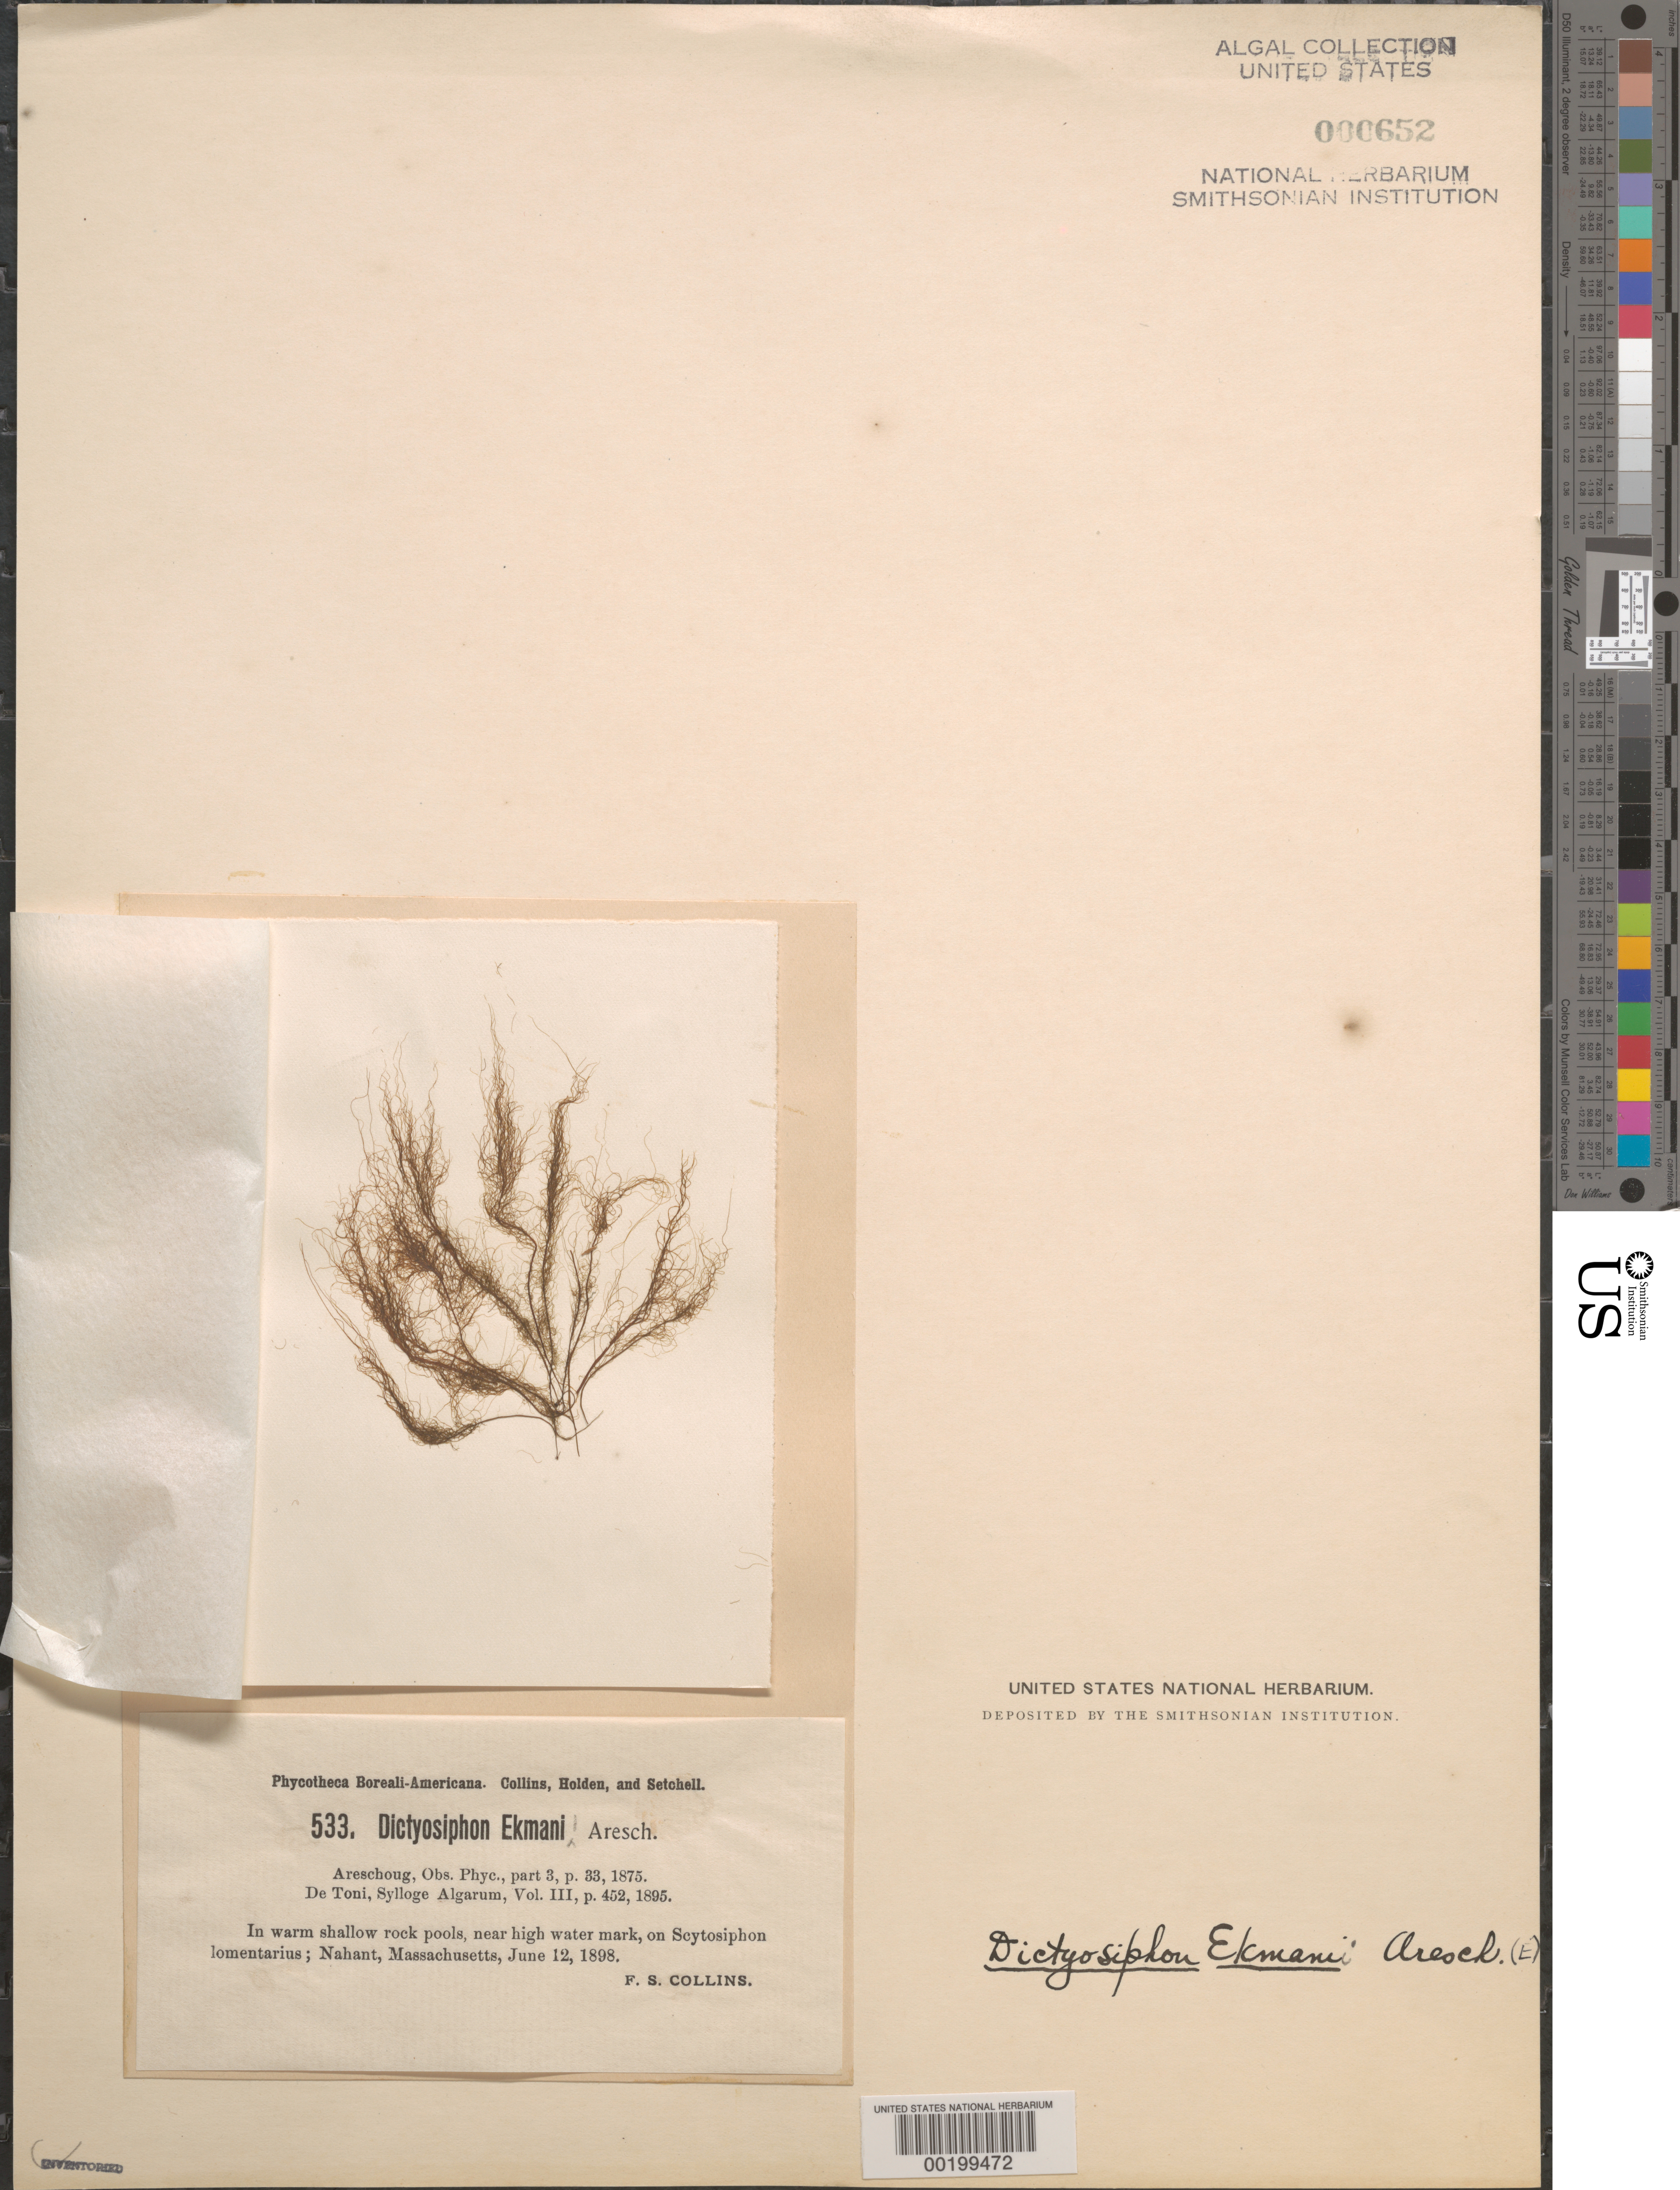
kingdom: Chromista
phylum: Ochrophyta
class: Phaeophyceae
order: Dictyosiphonales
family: Dictyosiphonaceae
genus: Dictyosiphon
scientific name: Dictyosiphon ekmanii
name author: Aresch.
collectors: F. Collins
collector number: PB-A 533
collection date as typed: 12 Jun 1898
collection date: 1898-06-12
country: United States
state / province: Massachusetts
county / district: Essex County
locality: Nahant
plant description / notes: Collins, Holden & Setchell, Phycotheca Boreali-Americana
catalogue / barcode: US 652